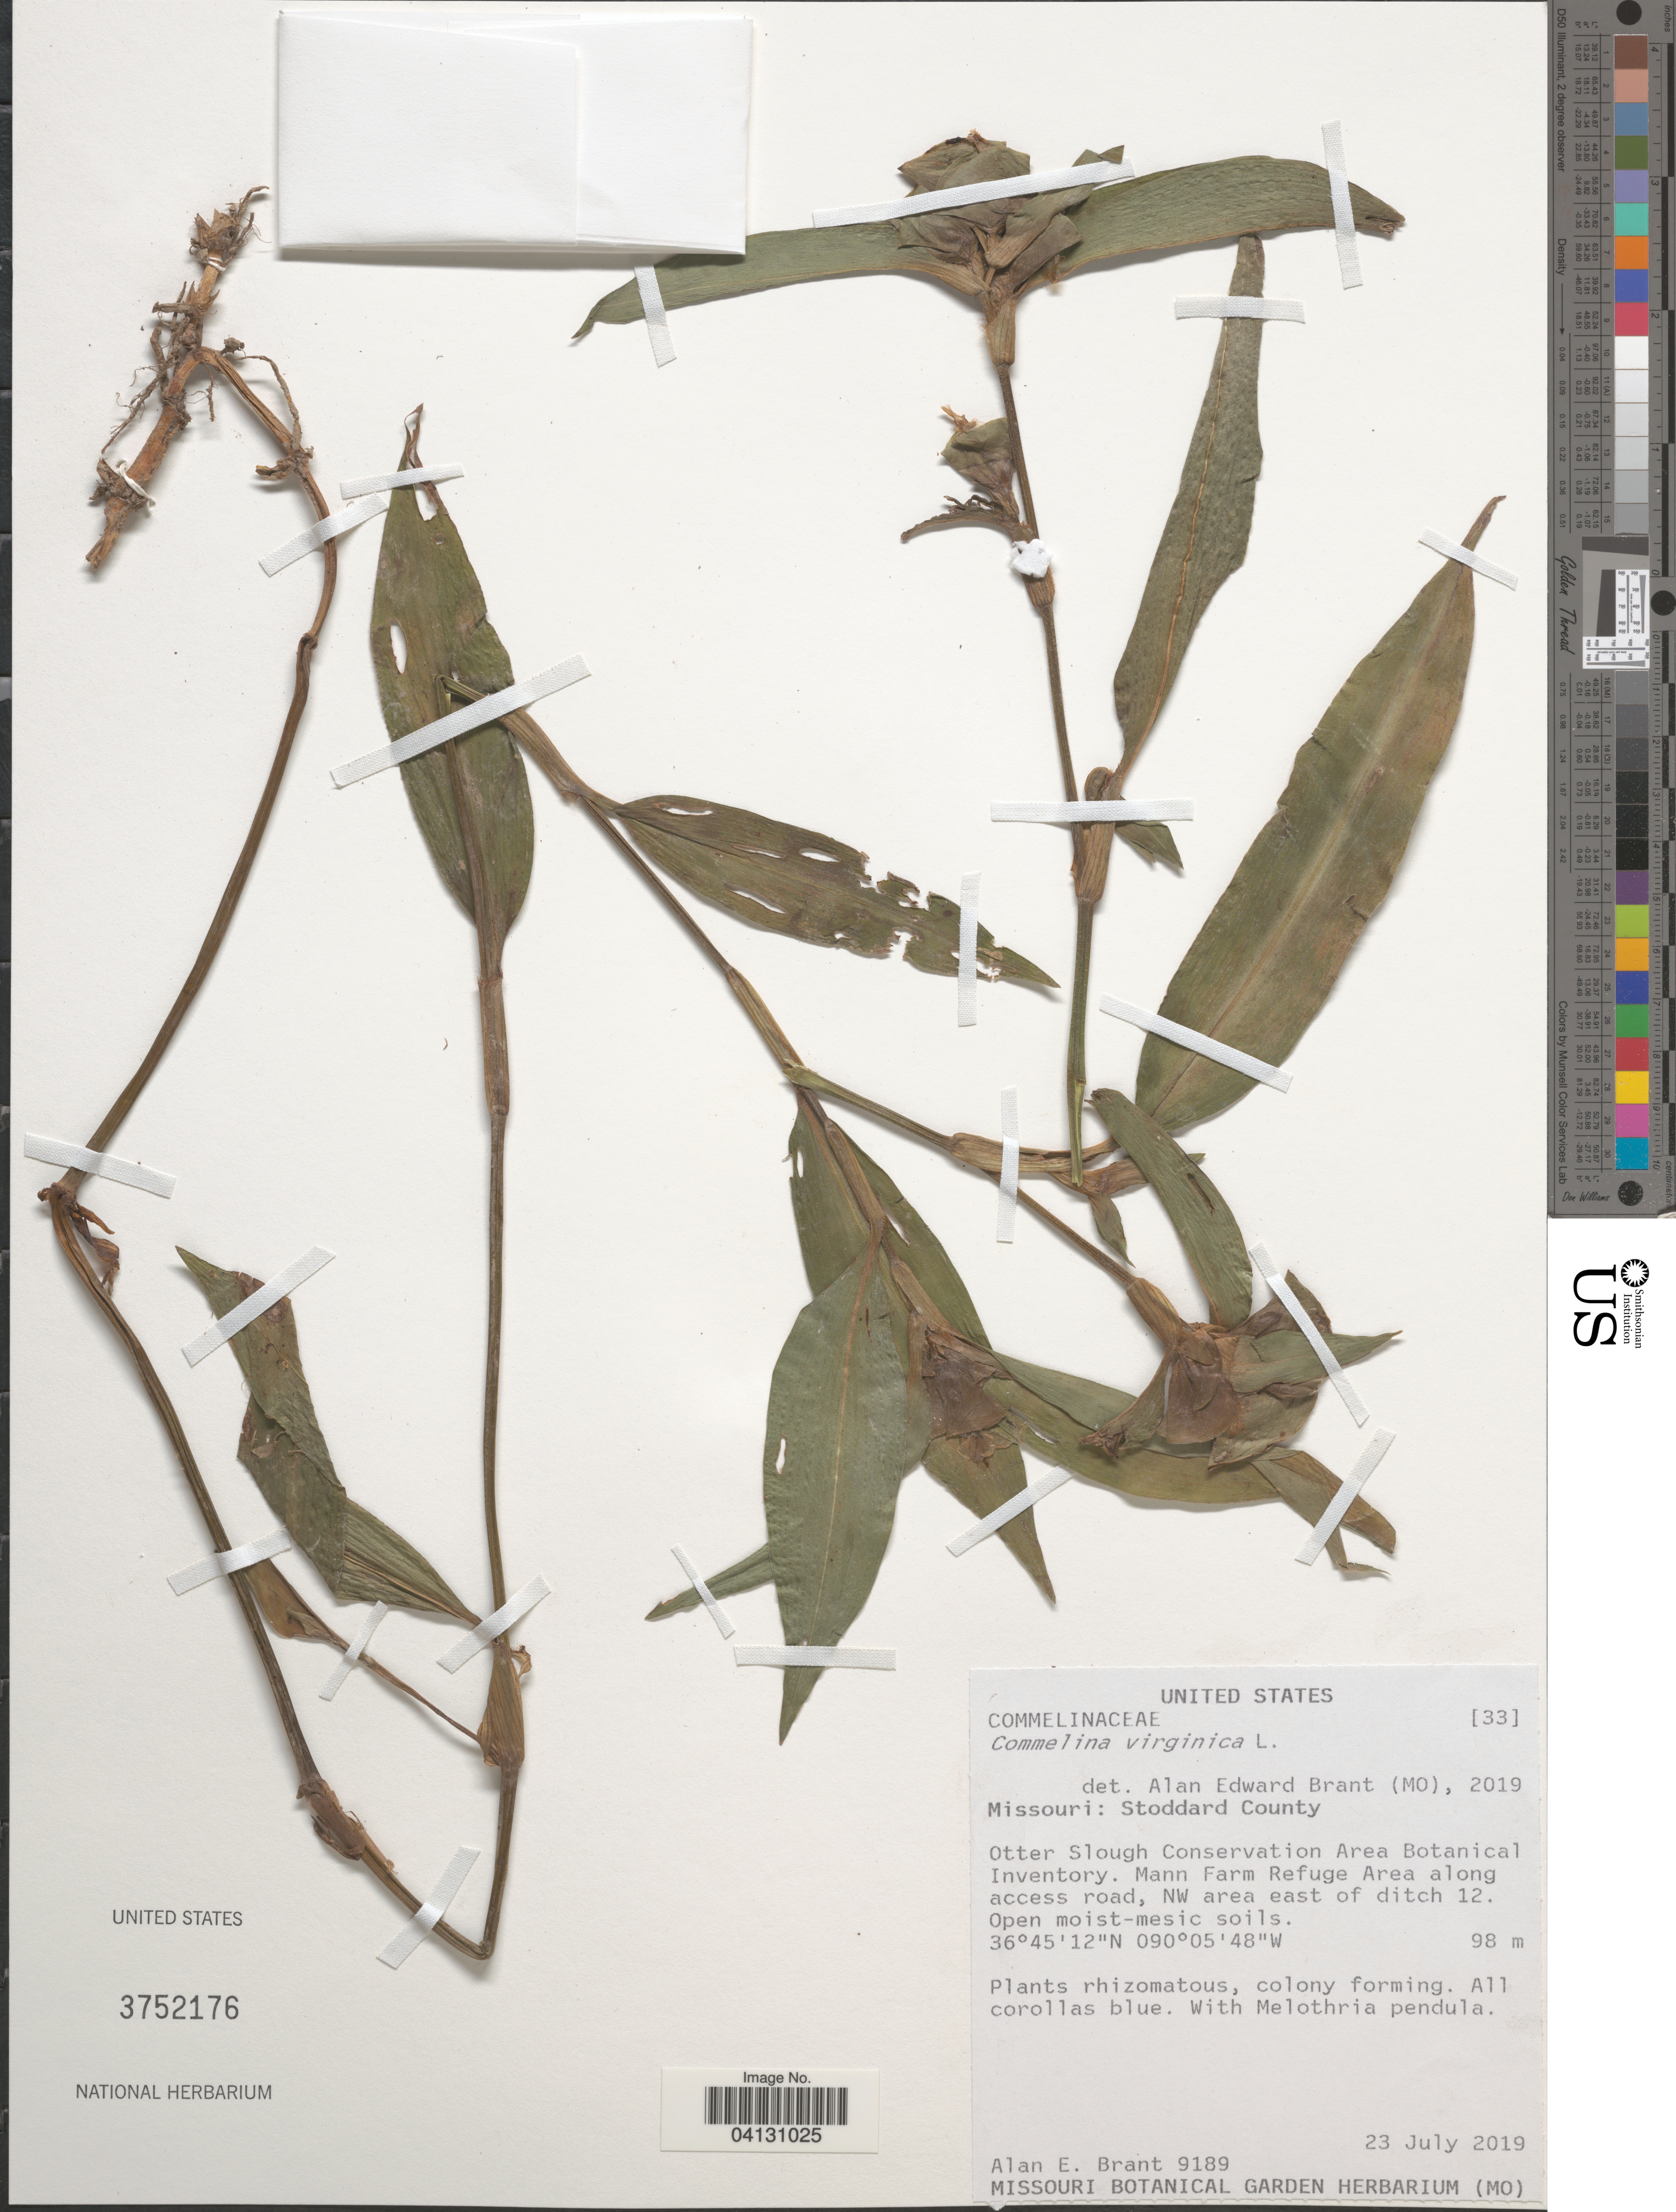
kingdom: Plantae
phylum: Tracheophyta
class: Liliopsida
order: Commelinales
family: Commelinaceae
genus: Commelina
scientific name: Commelina virginica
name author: L.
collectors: A. Brant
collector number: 9189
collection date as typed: Transcribed d/m/y: 23/7/2019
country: United States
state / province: Missouri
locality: Stoddard County. Otter Slough Conservation Area Botanical Inventory. Mann Farm Refuge Area along access road, NW area east of ditch 12.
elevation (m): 98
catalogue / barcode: US 3752176